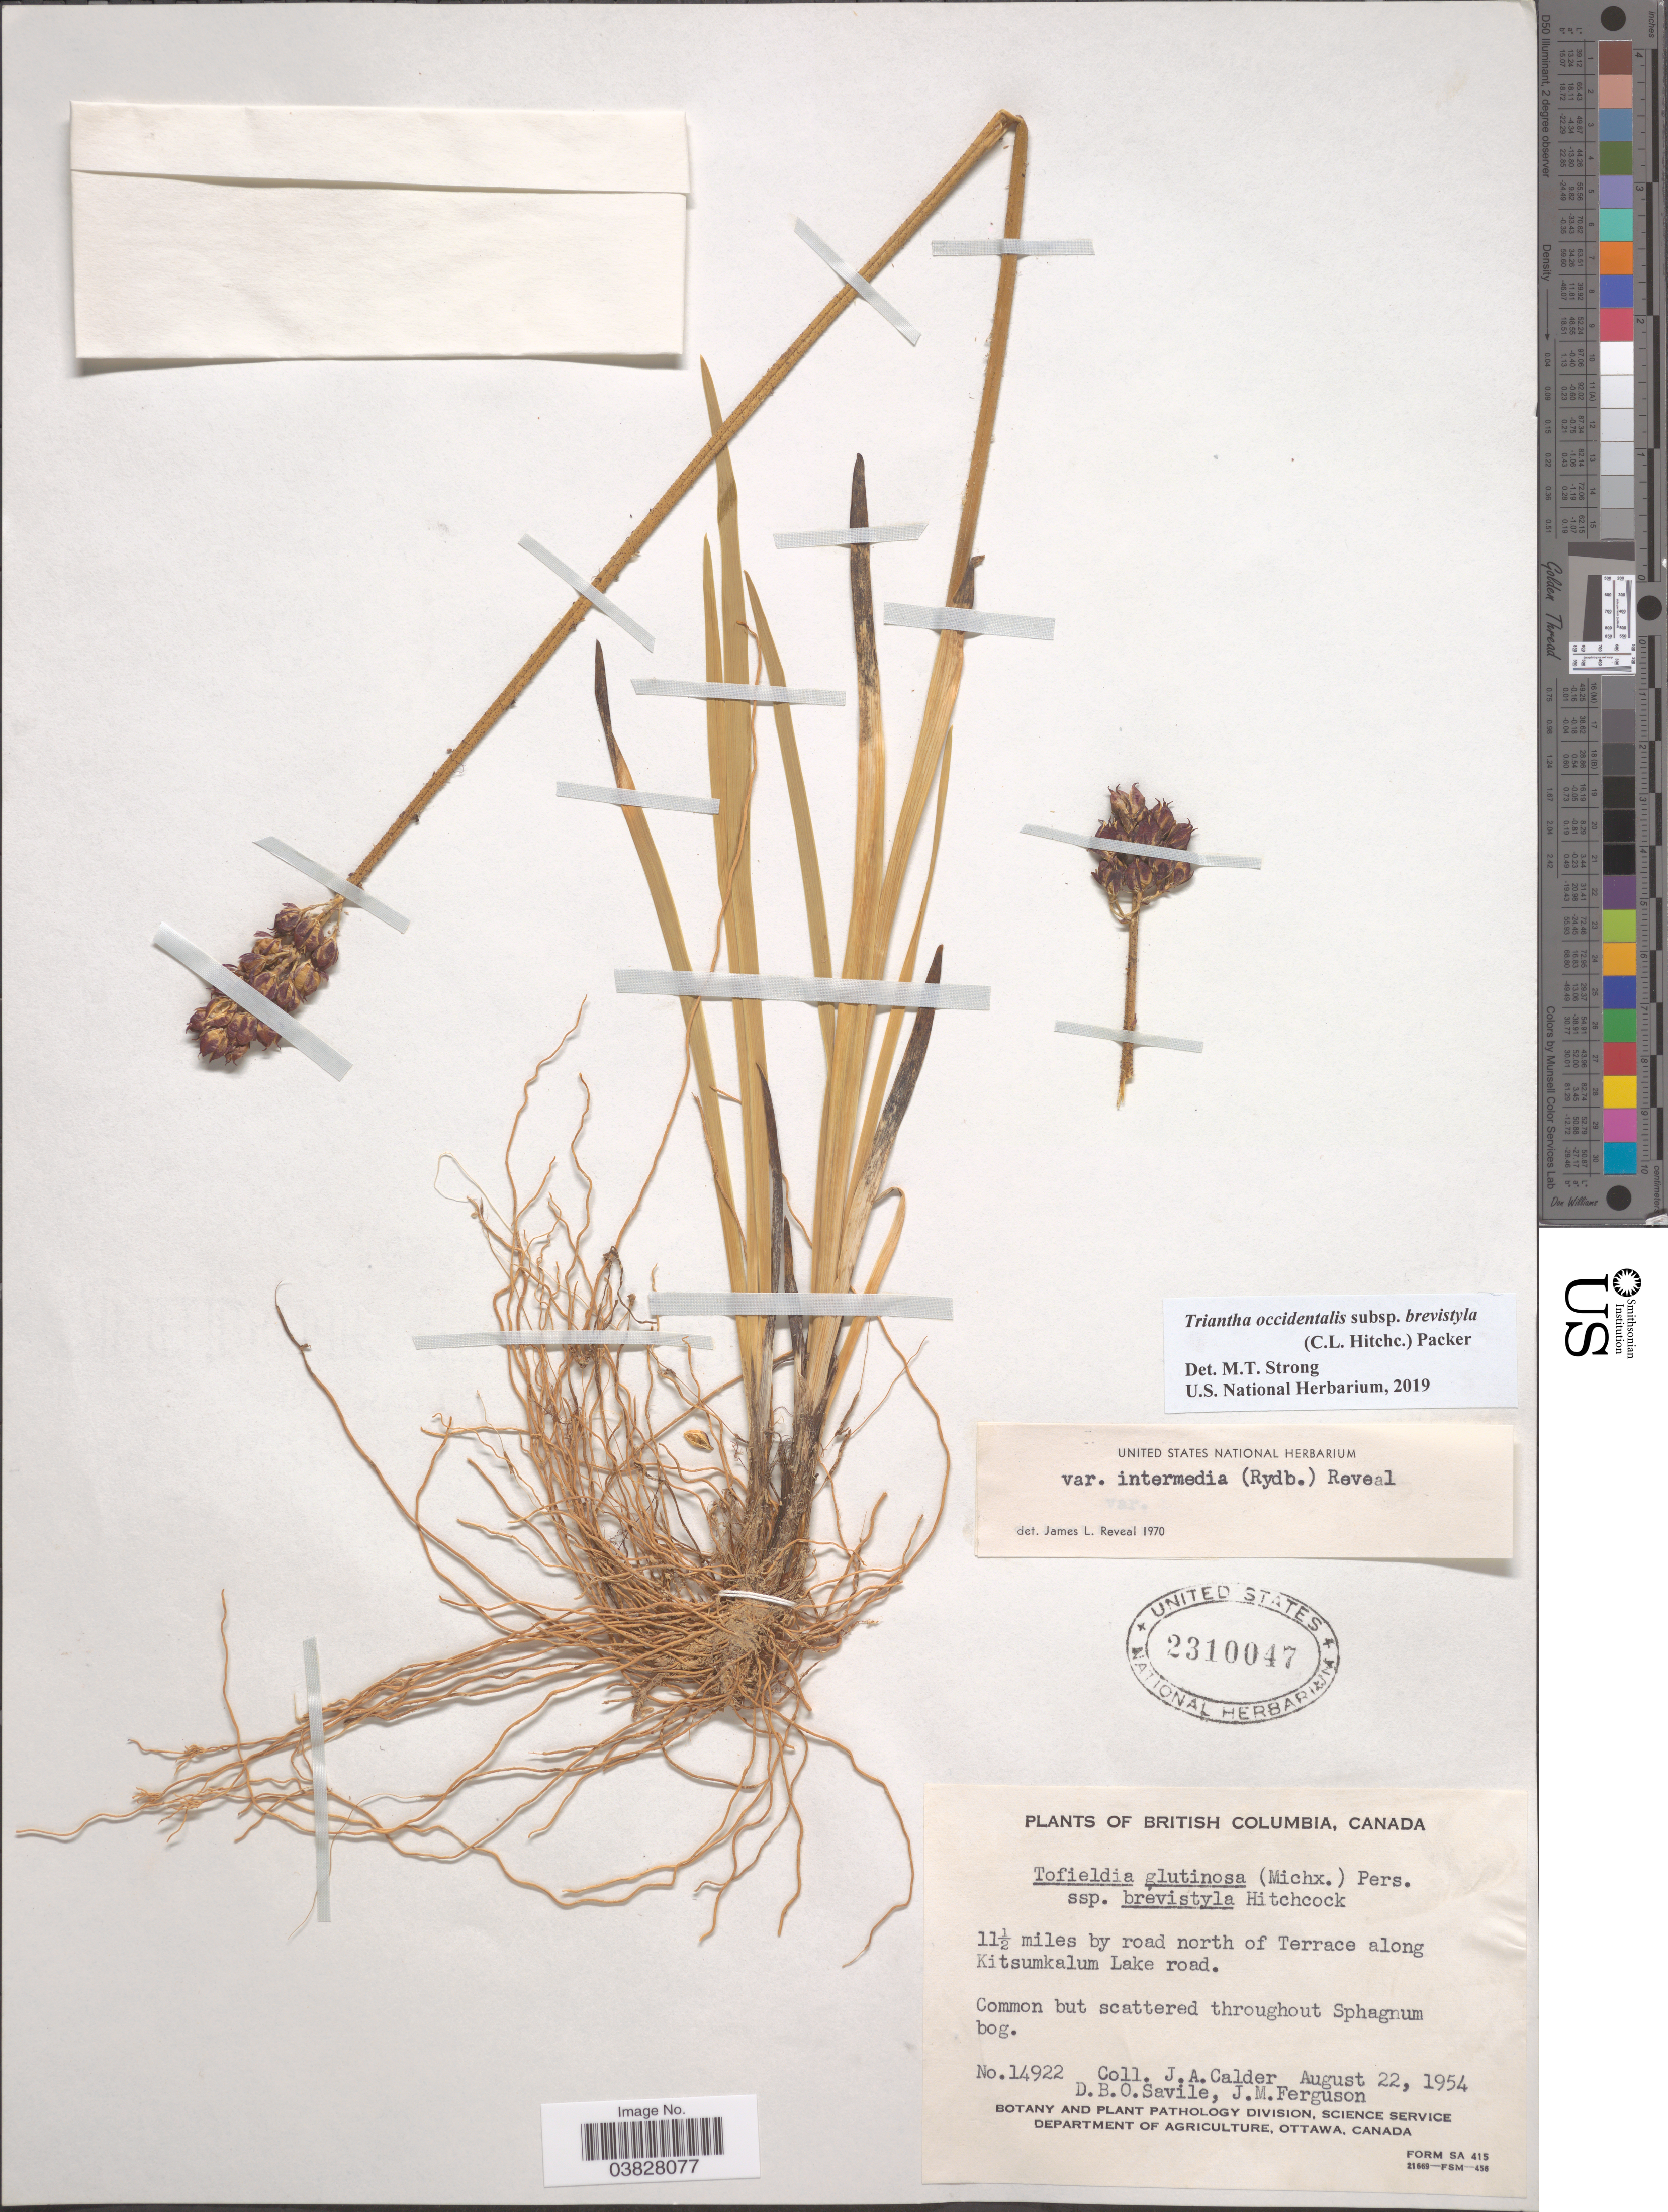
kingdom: Plantae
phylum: Tracheophyta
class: Liliopsida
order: Alismatales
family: Tofieldiaceae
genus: Triantha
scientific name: Triantha occidentalis subsp. brevistyla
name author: (C.L. Hitchc.) Packer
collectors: J. A. Calder, D. Savile & J. M. Ferguson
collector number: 14922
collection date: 1954-08-22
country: Canada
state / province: British Columbia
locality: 11½ miles by road north of Terrace along Kitsumkalum Lake road.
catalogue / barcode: US 2310047